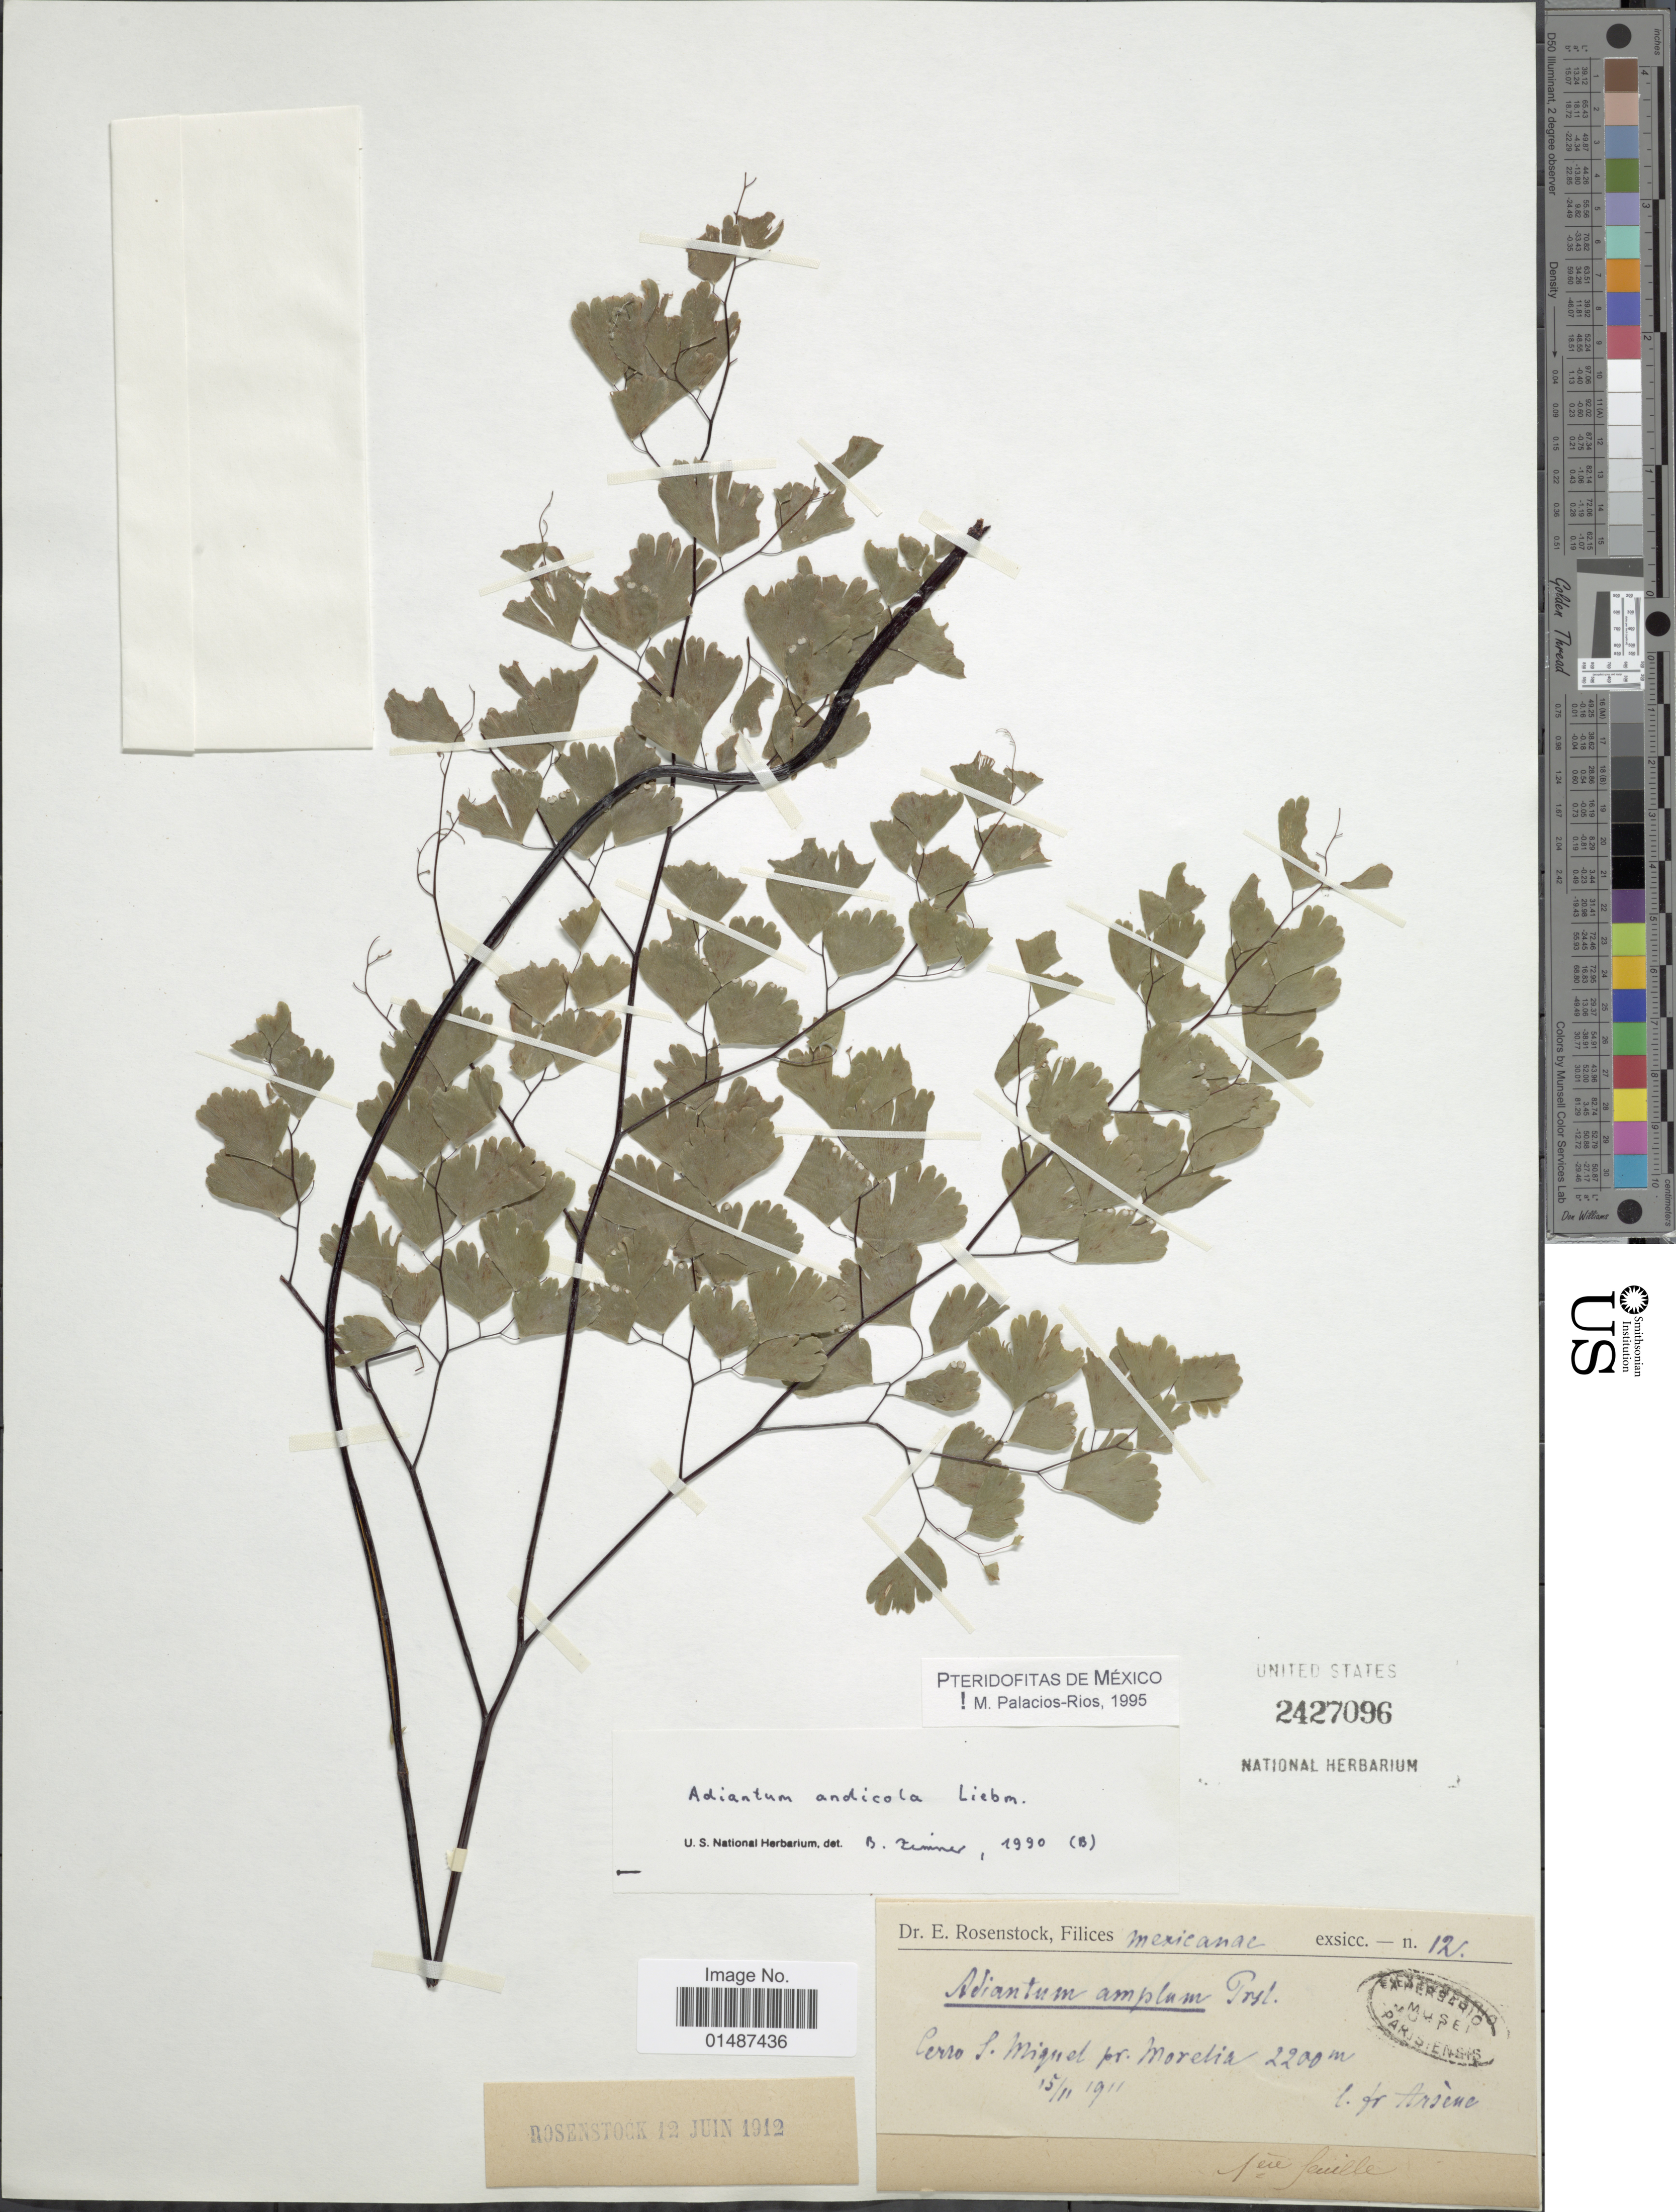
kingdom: Plantae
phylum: Tracheophyta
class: Polypodiopsida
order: Polypodiales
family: Pteridaceae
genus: Adiantum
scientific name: Adiantum amplum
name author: C. Presl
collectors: Bro. G. Arsène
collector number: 12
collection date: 1911-11-15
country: Mexico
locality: Cerro S. Miquel pr. Morelia.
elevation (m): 2200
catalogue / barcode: US 2427096